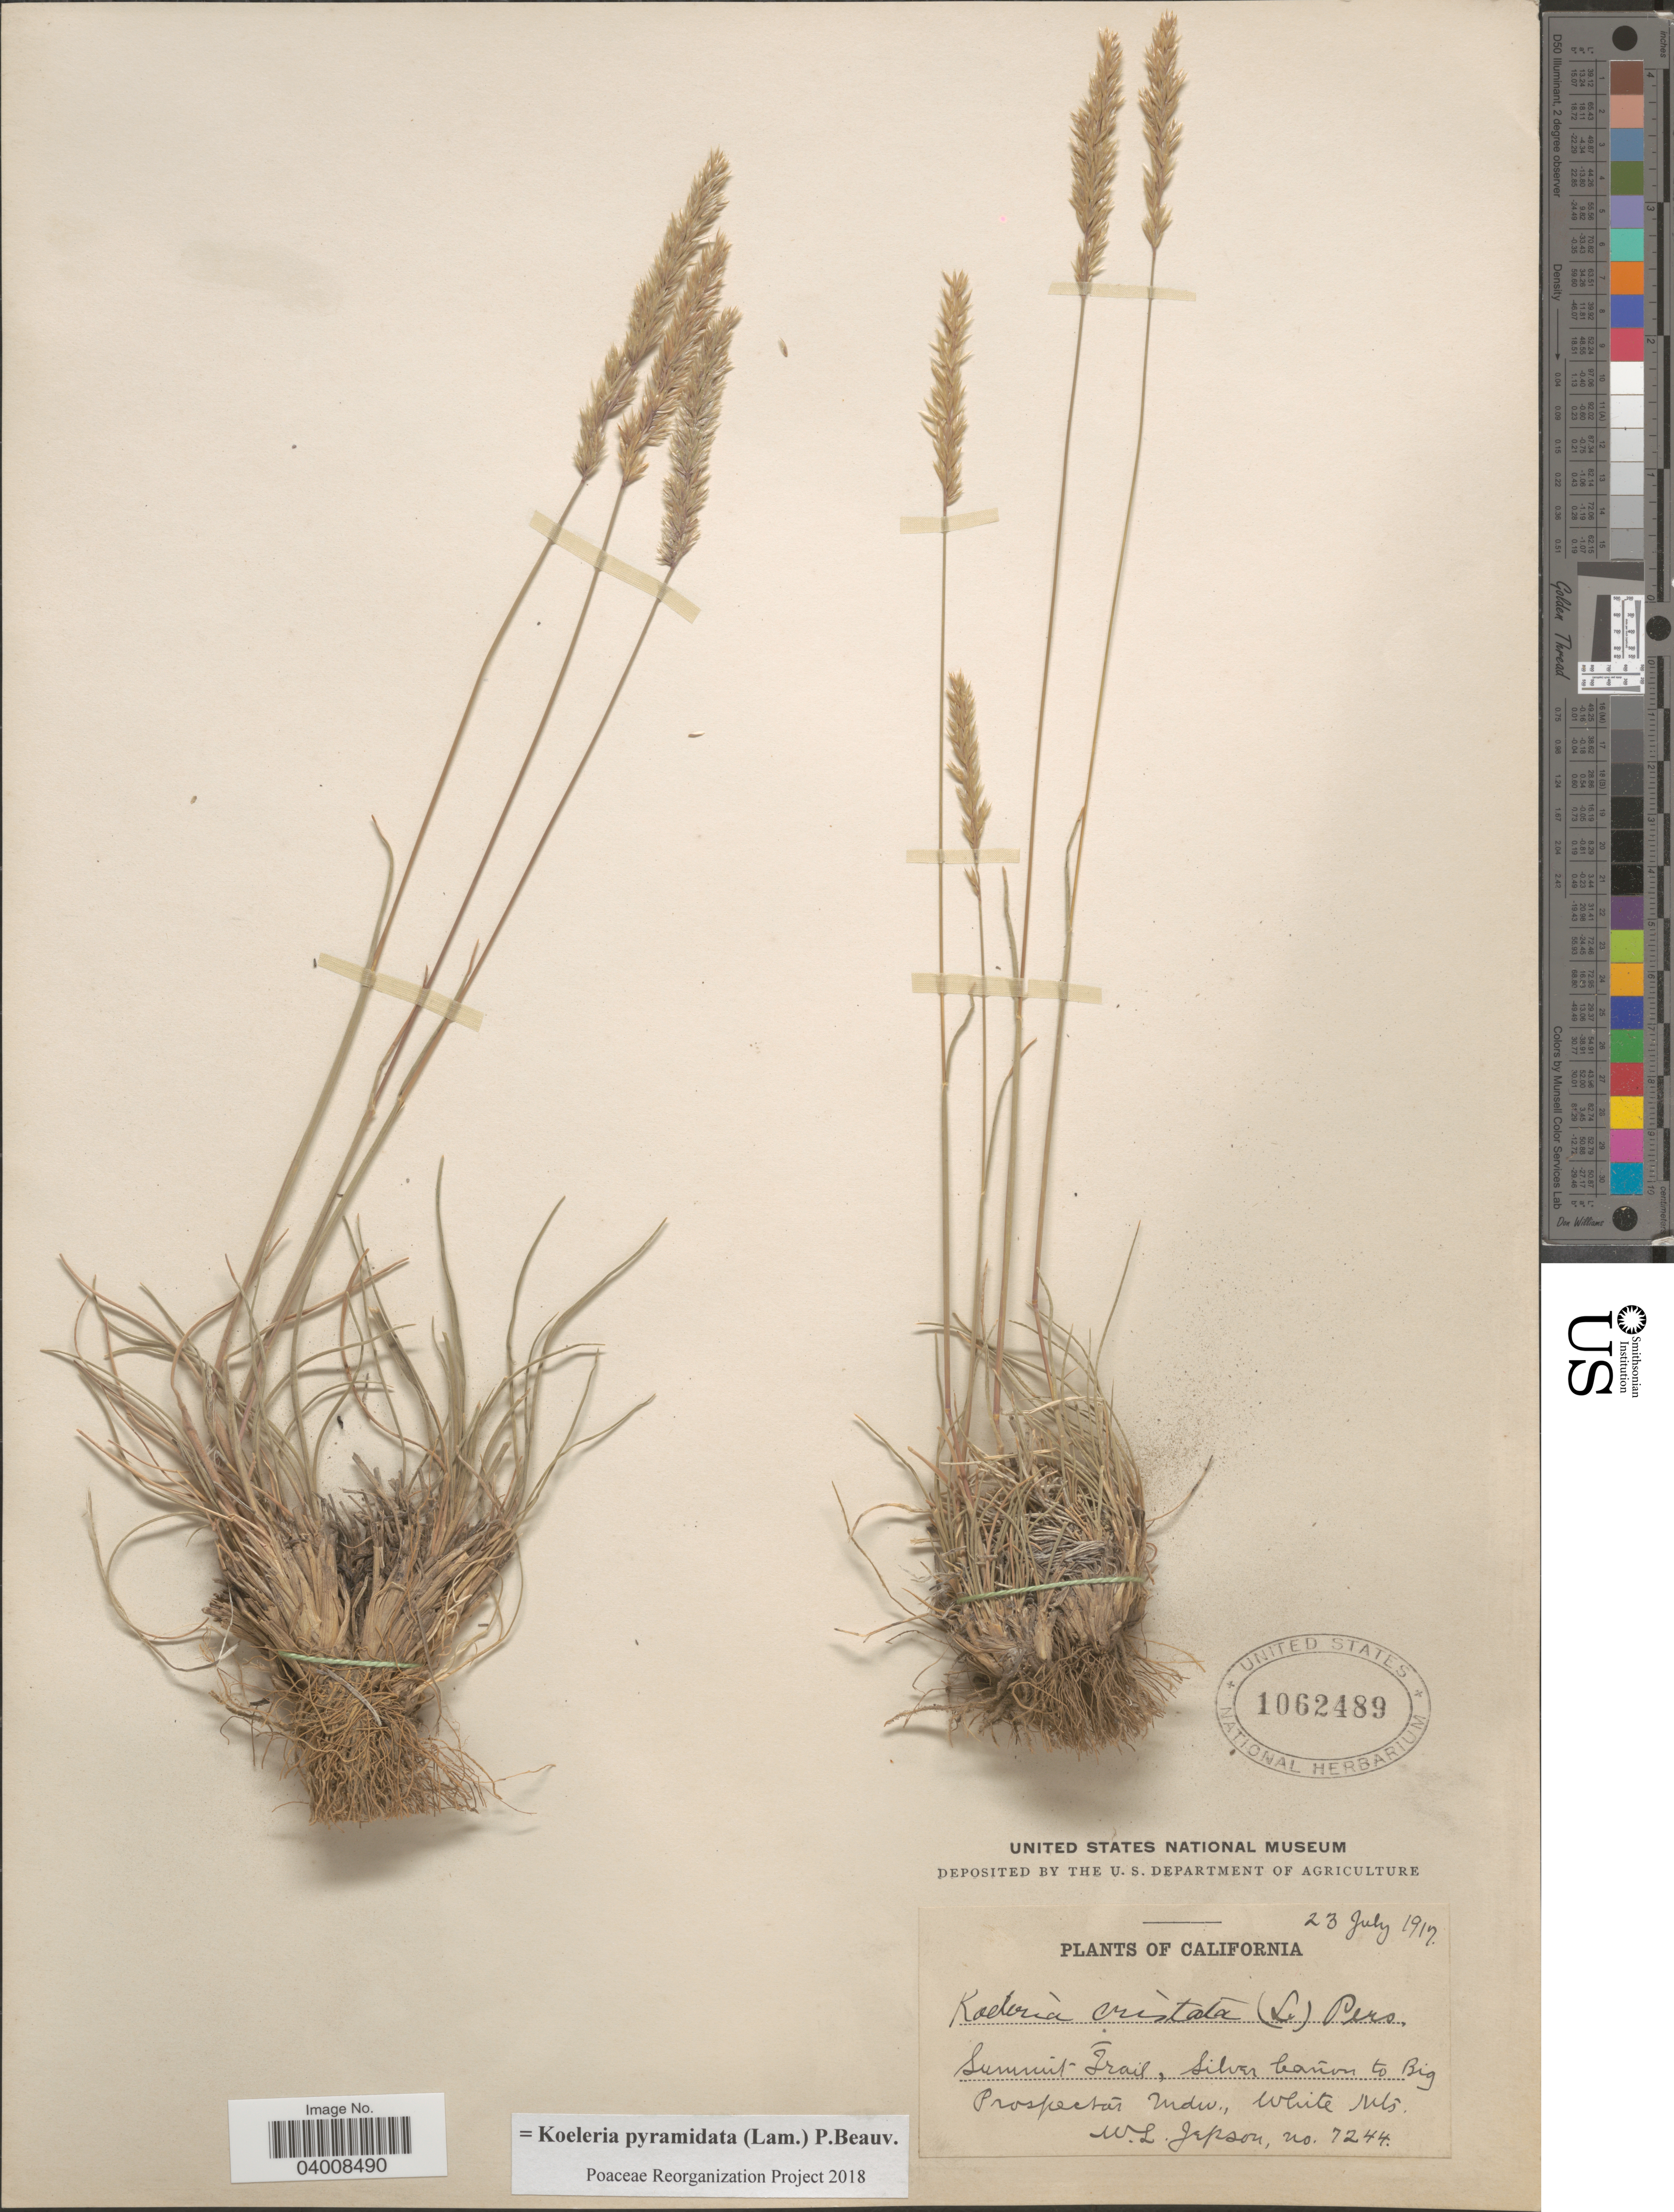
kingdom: Plantae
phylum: Tracheophyta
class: Liliopsida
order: Poales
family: Poaceae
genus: Koeleria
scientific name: Koeleria pyramidata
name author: (Lam.) P. Beauv.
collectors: W. L. Jepson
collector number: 7244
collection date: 1917-07-23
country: United States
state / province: California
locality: Summit Trail, Silver Cañon to Big Prospectás Mdw. White Mts.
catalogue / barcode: US 1062489